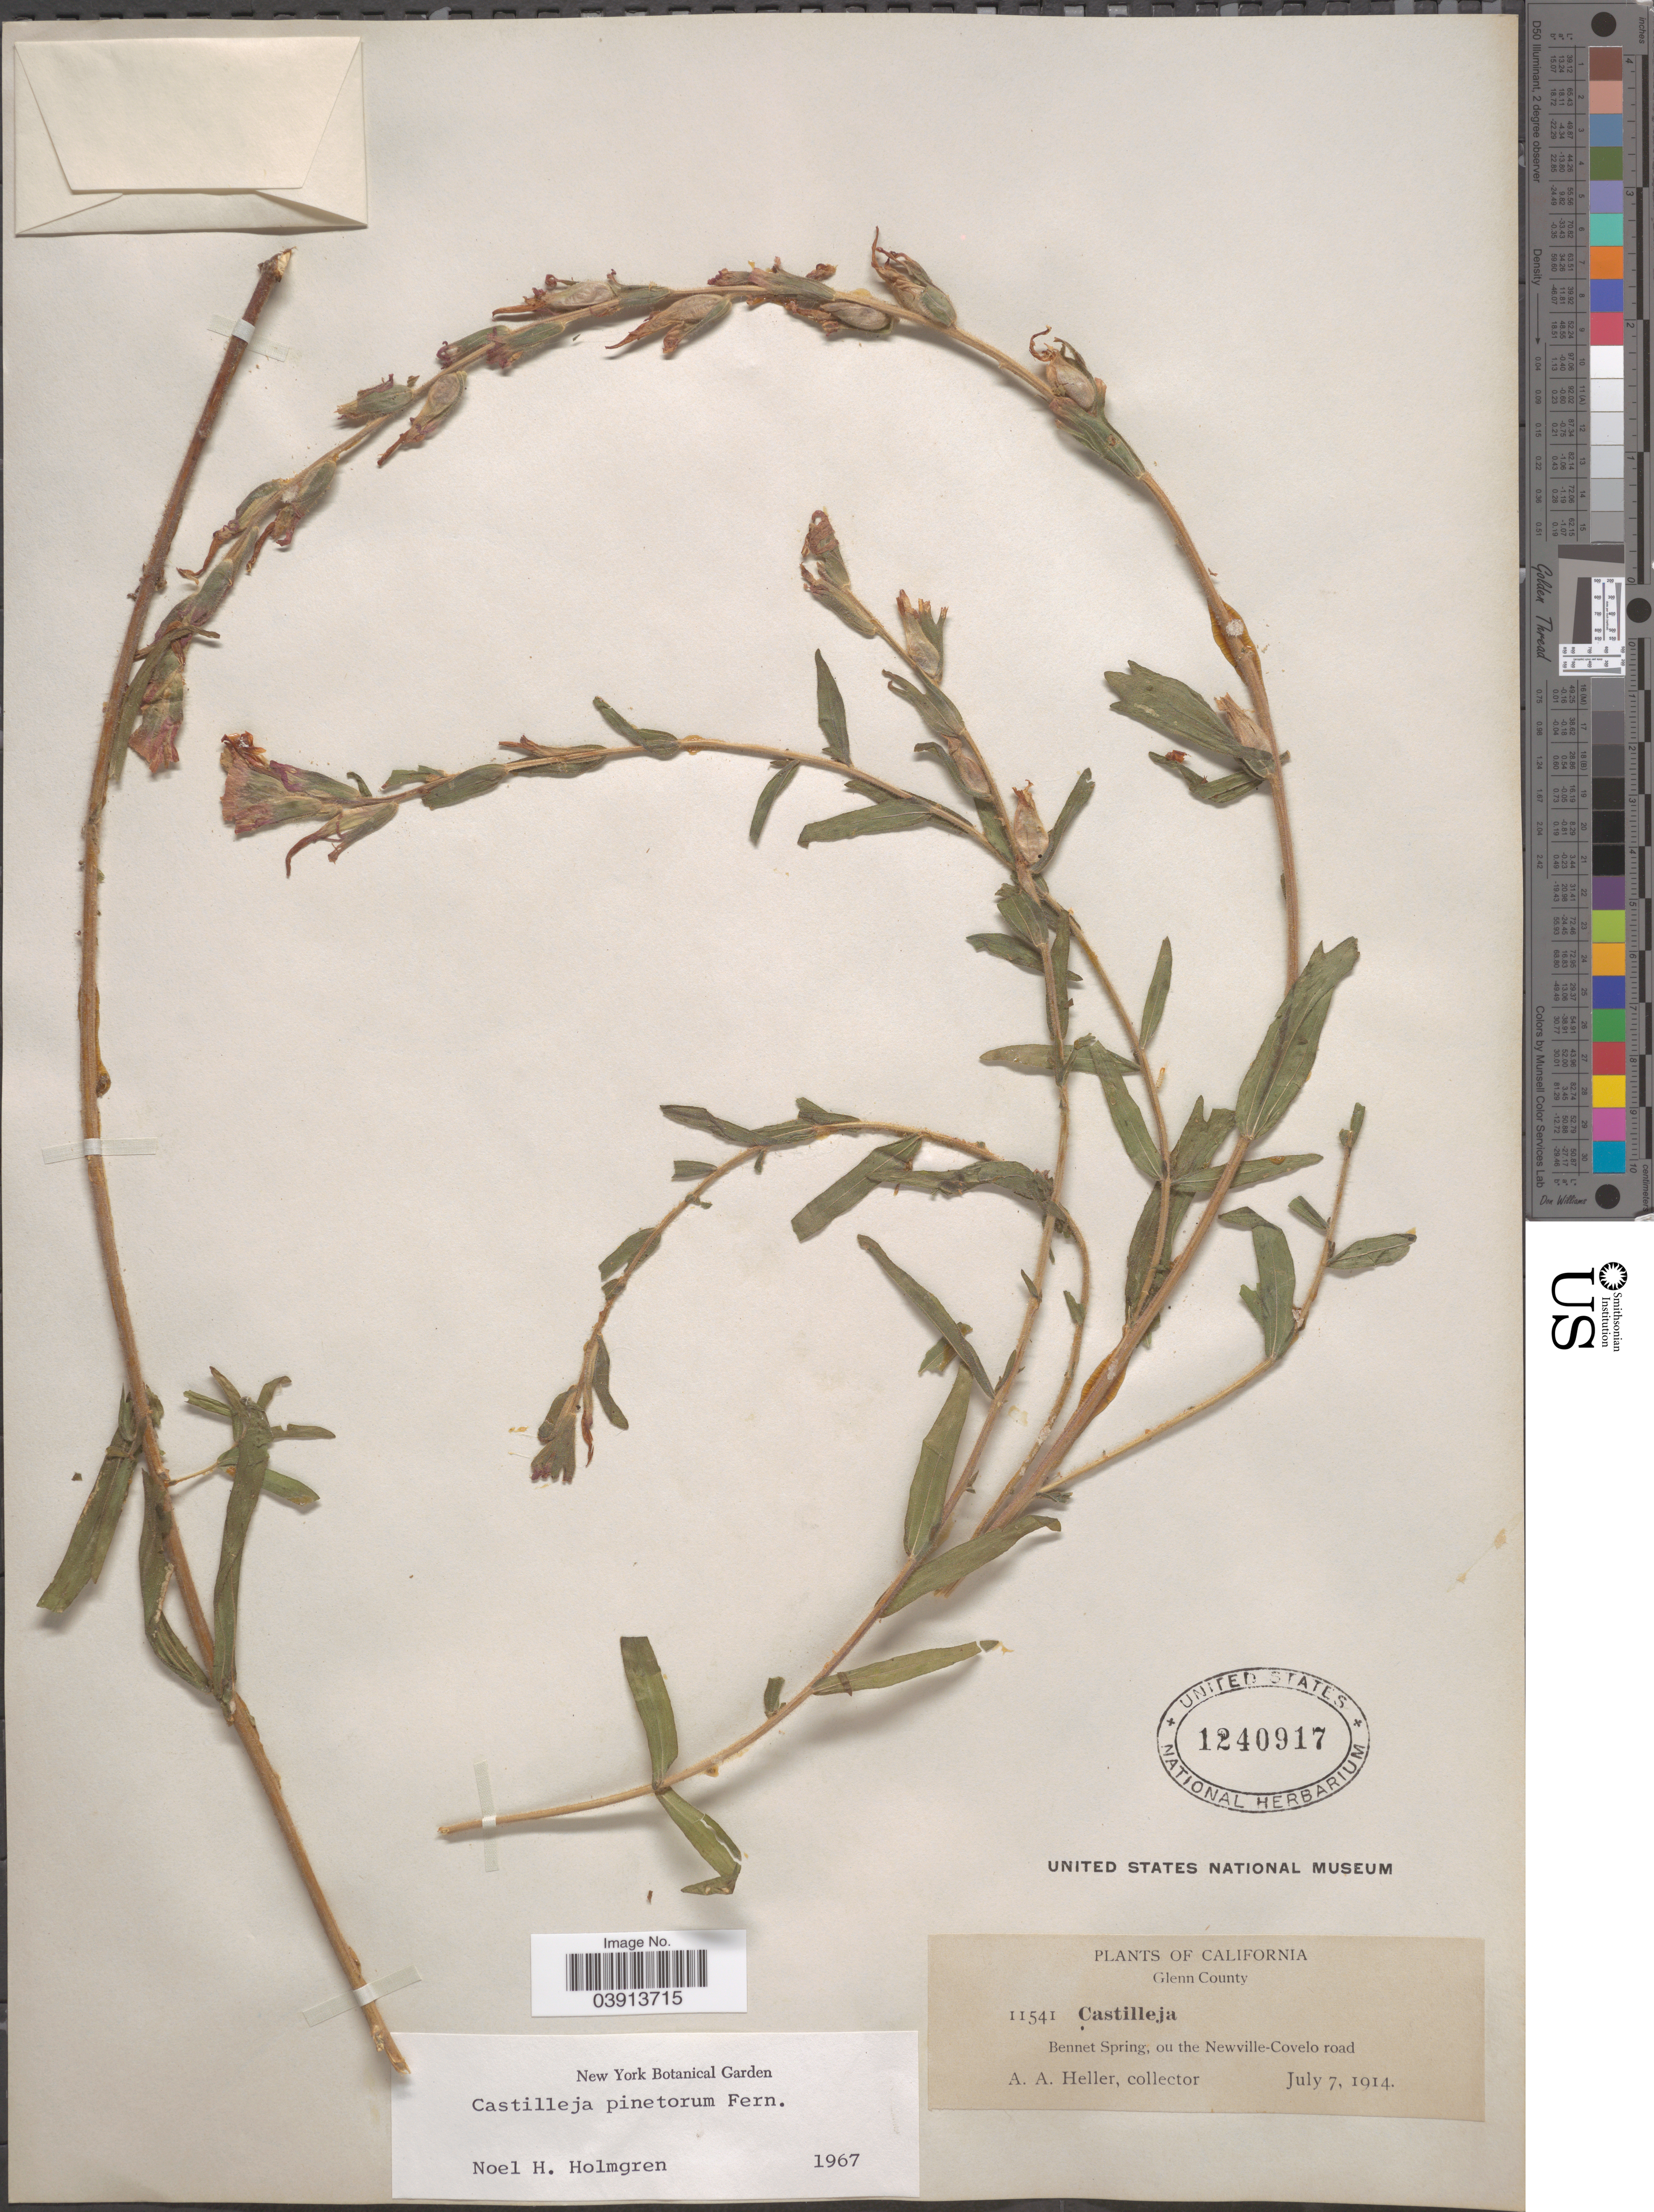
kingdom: Plantae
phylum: Tracheophyta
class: Magnoliopsida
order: Lamiales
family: Orobanchaceae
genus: Castilleja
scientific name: Castilleja pinetorum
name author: Fernald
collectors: A. A. Heller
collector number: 11541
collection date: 1914-07-07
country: United States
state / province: California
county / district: Glenn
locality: Glenn County. Bennett Spring, on the Newville-Covelo road.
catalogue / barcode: US 1240917